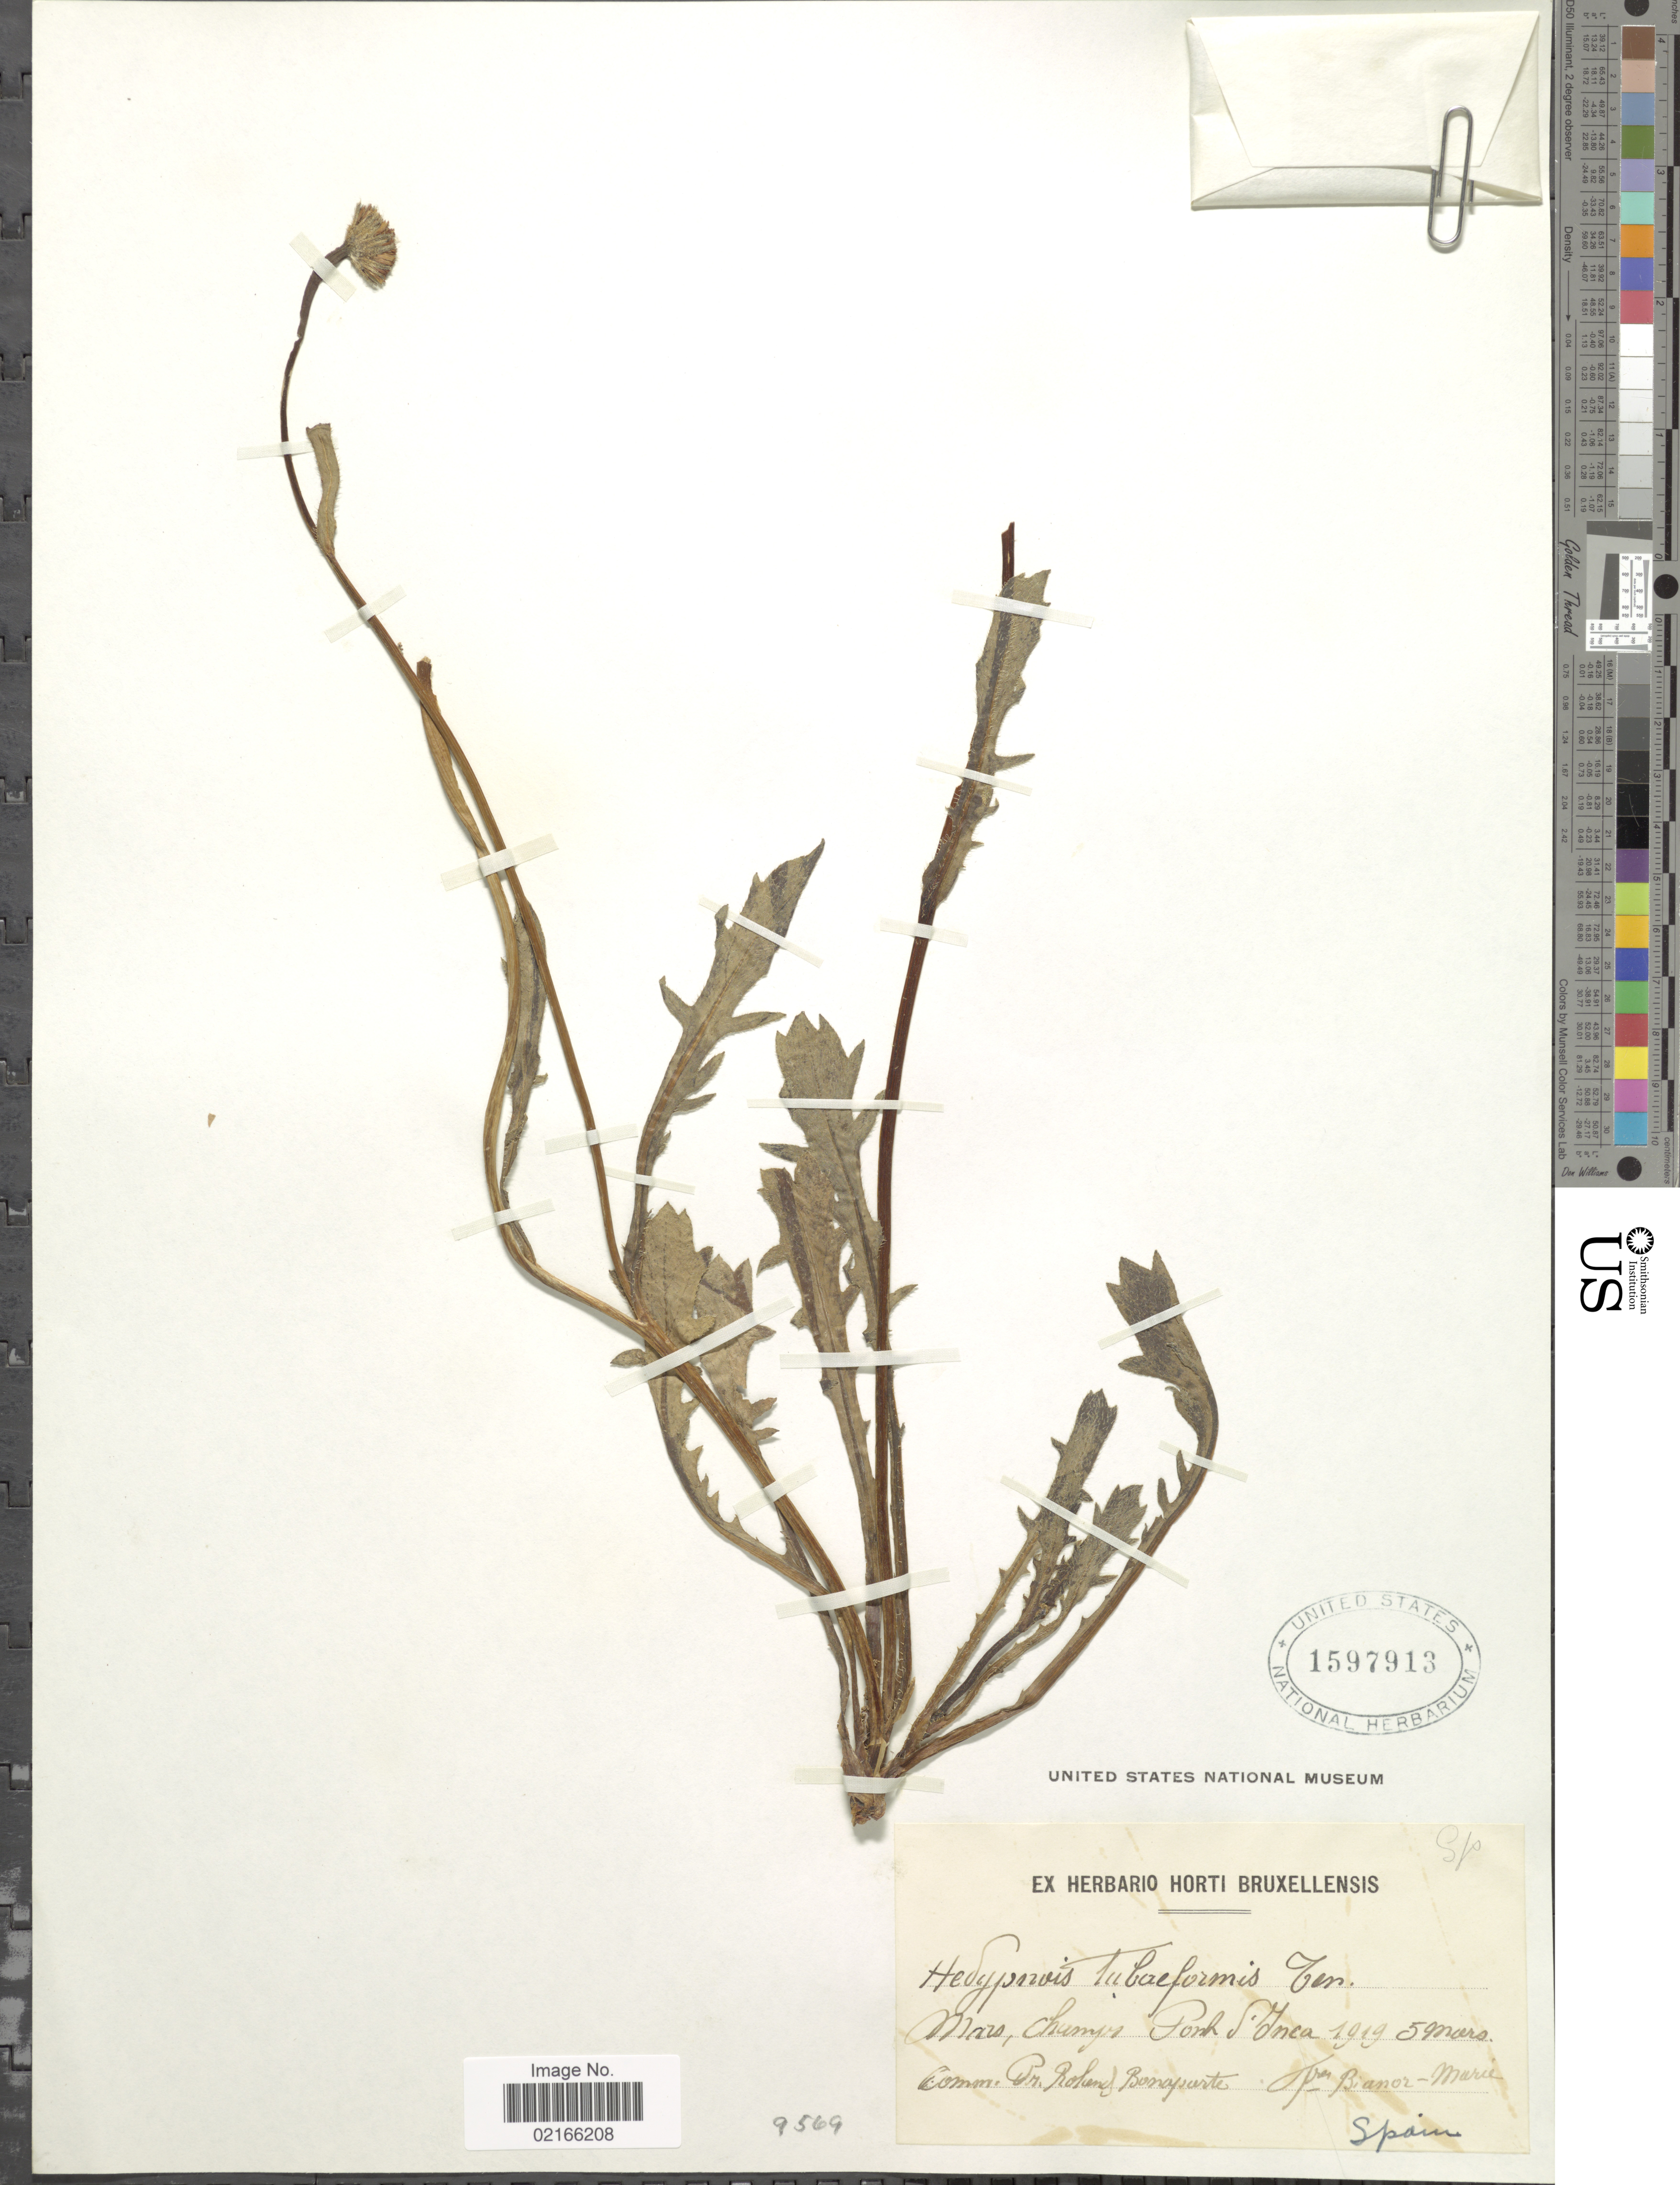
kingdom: Plantae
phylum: Tracheophyta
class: Magnoliopsida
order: Asterales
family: Asteraceae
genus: Hedypnois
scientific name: Hedypnois rhagadioloides subsp. tubaeformis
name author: (Ten.) Hayek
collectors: F. Bianor-Marie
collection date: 1919-03-05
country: Spain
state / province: Islas Baleares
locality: Muro, Pont d'Inca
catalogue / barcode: US 1597913